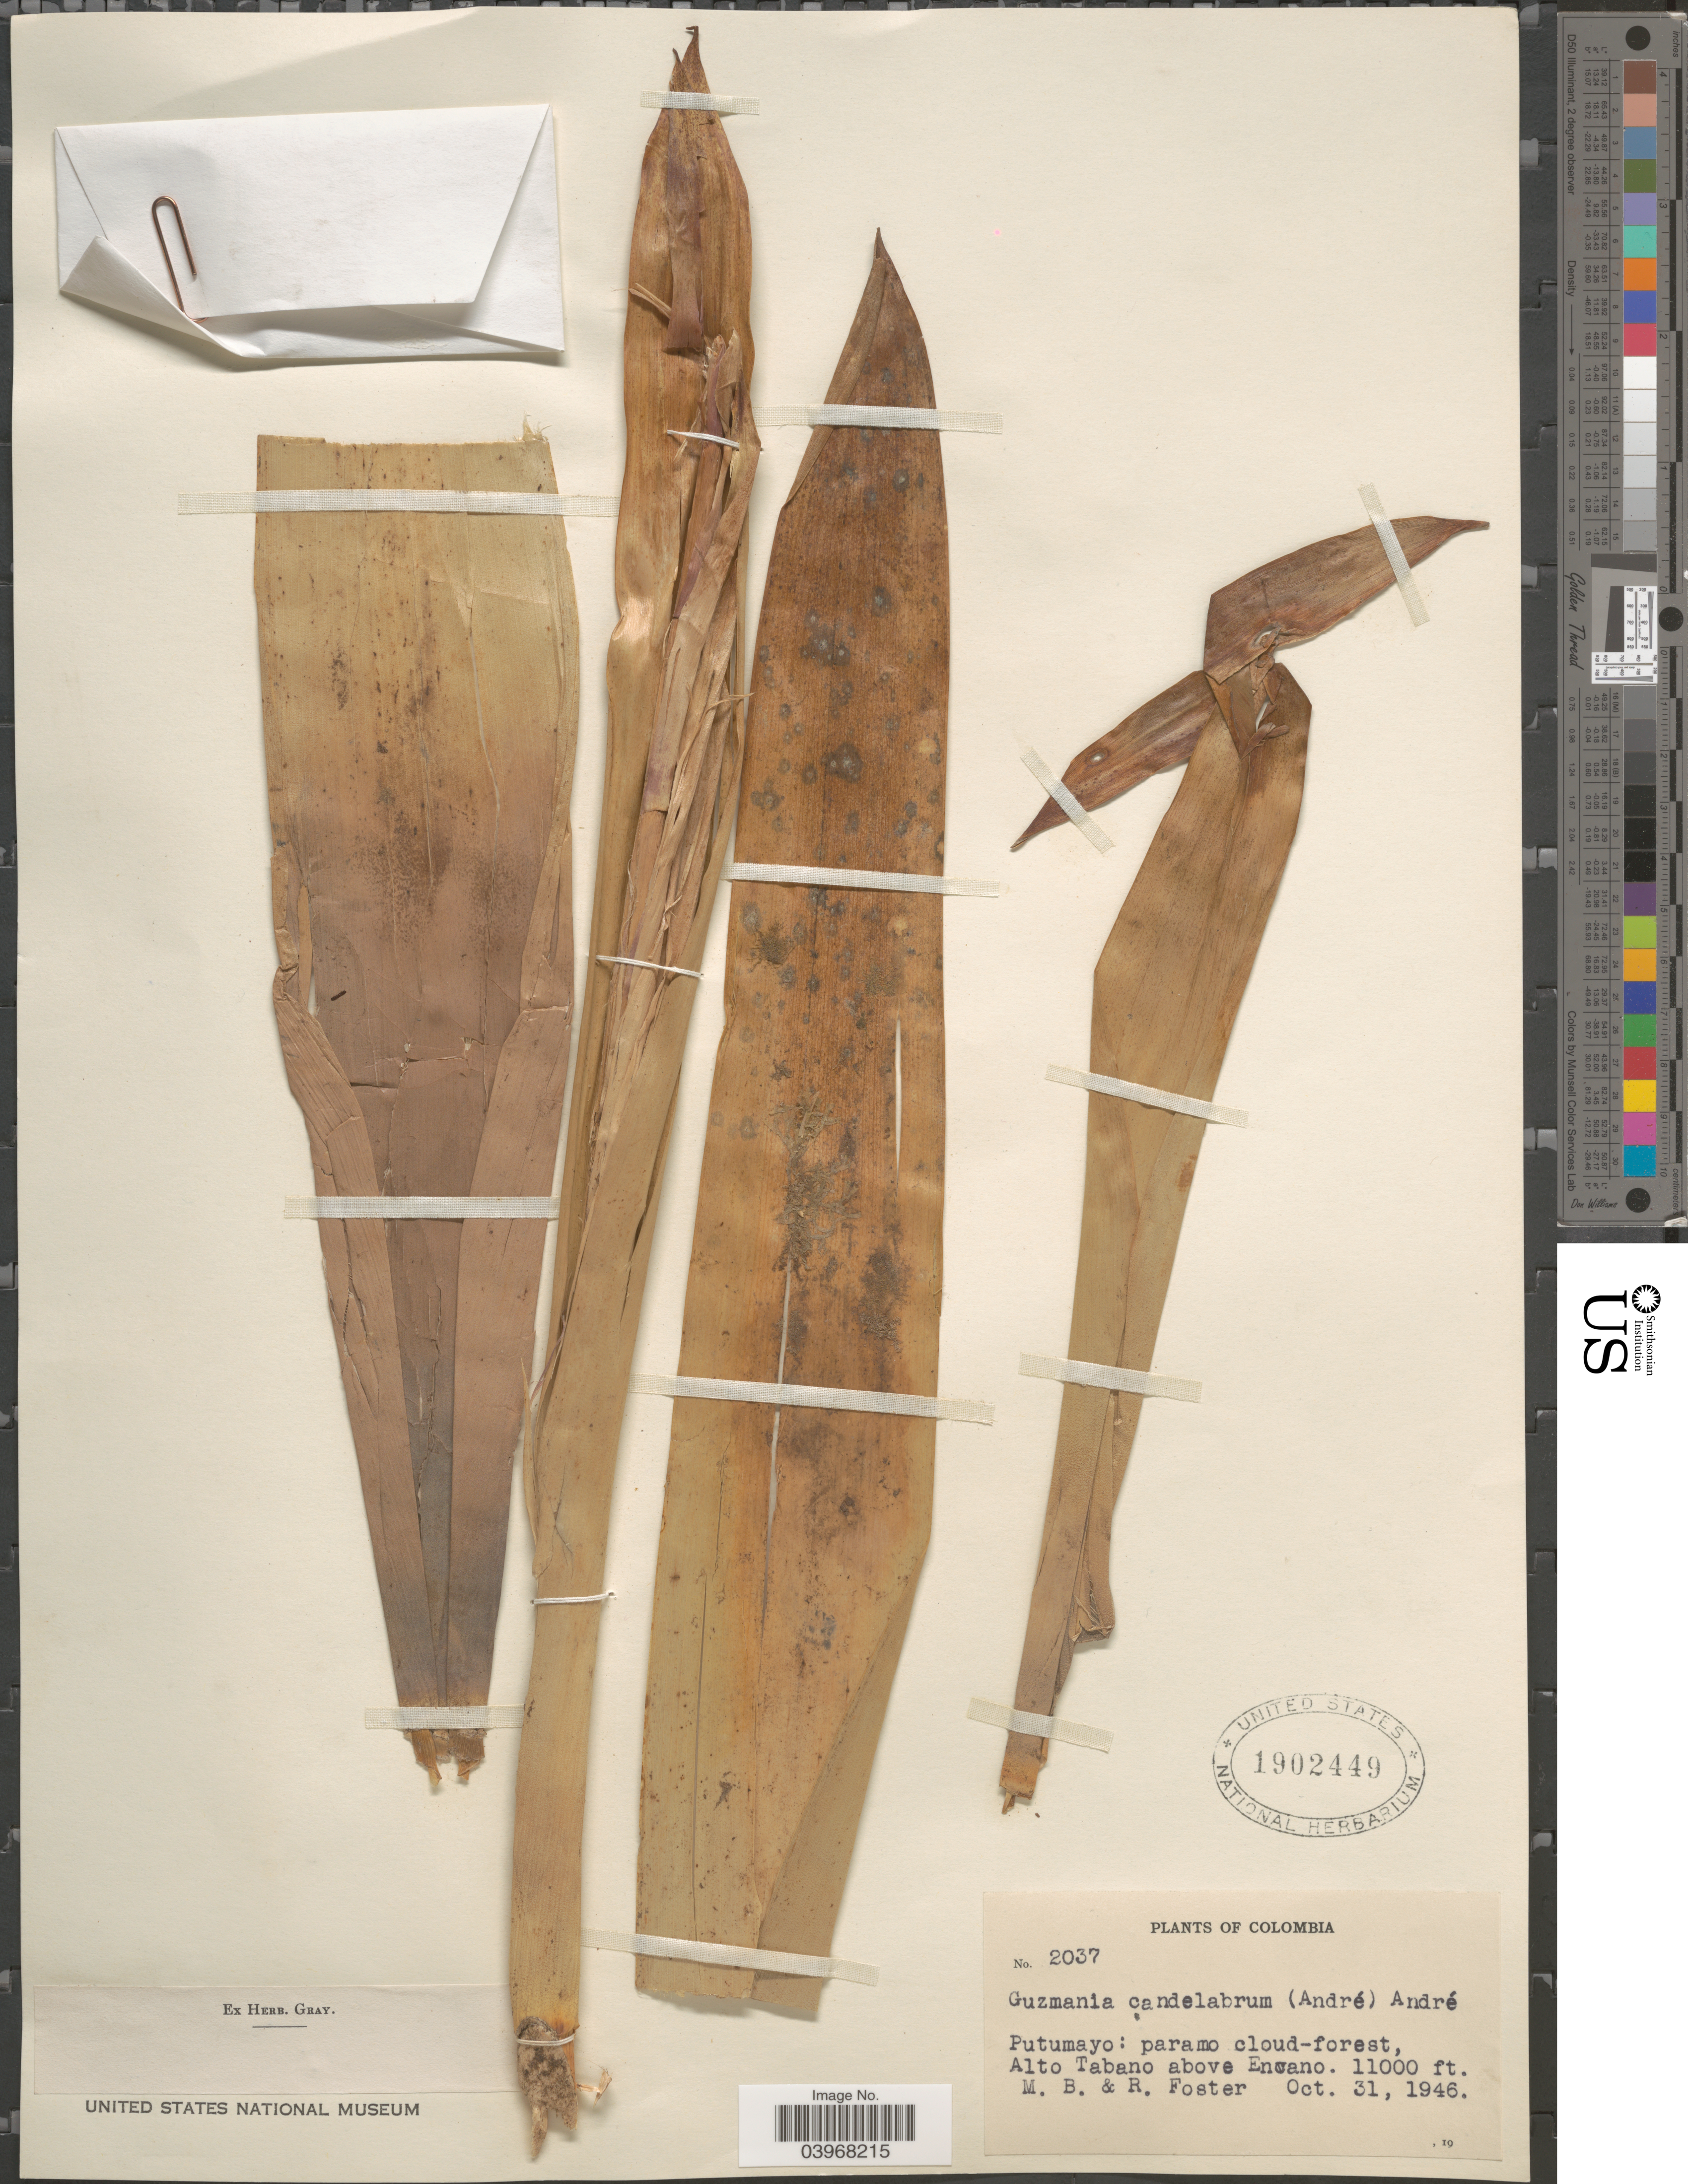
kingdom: Plantae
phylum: Tracheophyta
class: Liliopsida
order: Poales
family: Bromeliaceae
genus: Guzmania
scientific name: Guzmania candelabrum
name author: (André) André ex Mez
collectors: M. B. Foster & R. Foster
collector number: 2037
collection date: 1946-10-31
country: Colombia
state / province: Putumayo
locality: Alto Tabano above Encano.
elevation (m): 3353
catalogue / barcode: US 1902449